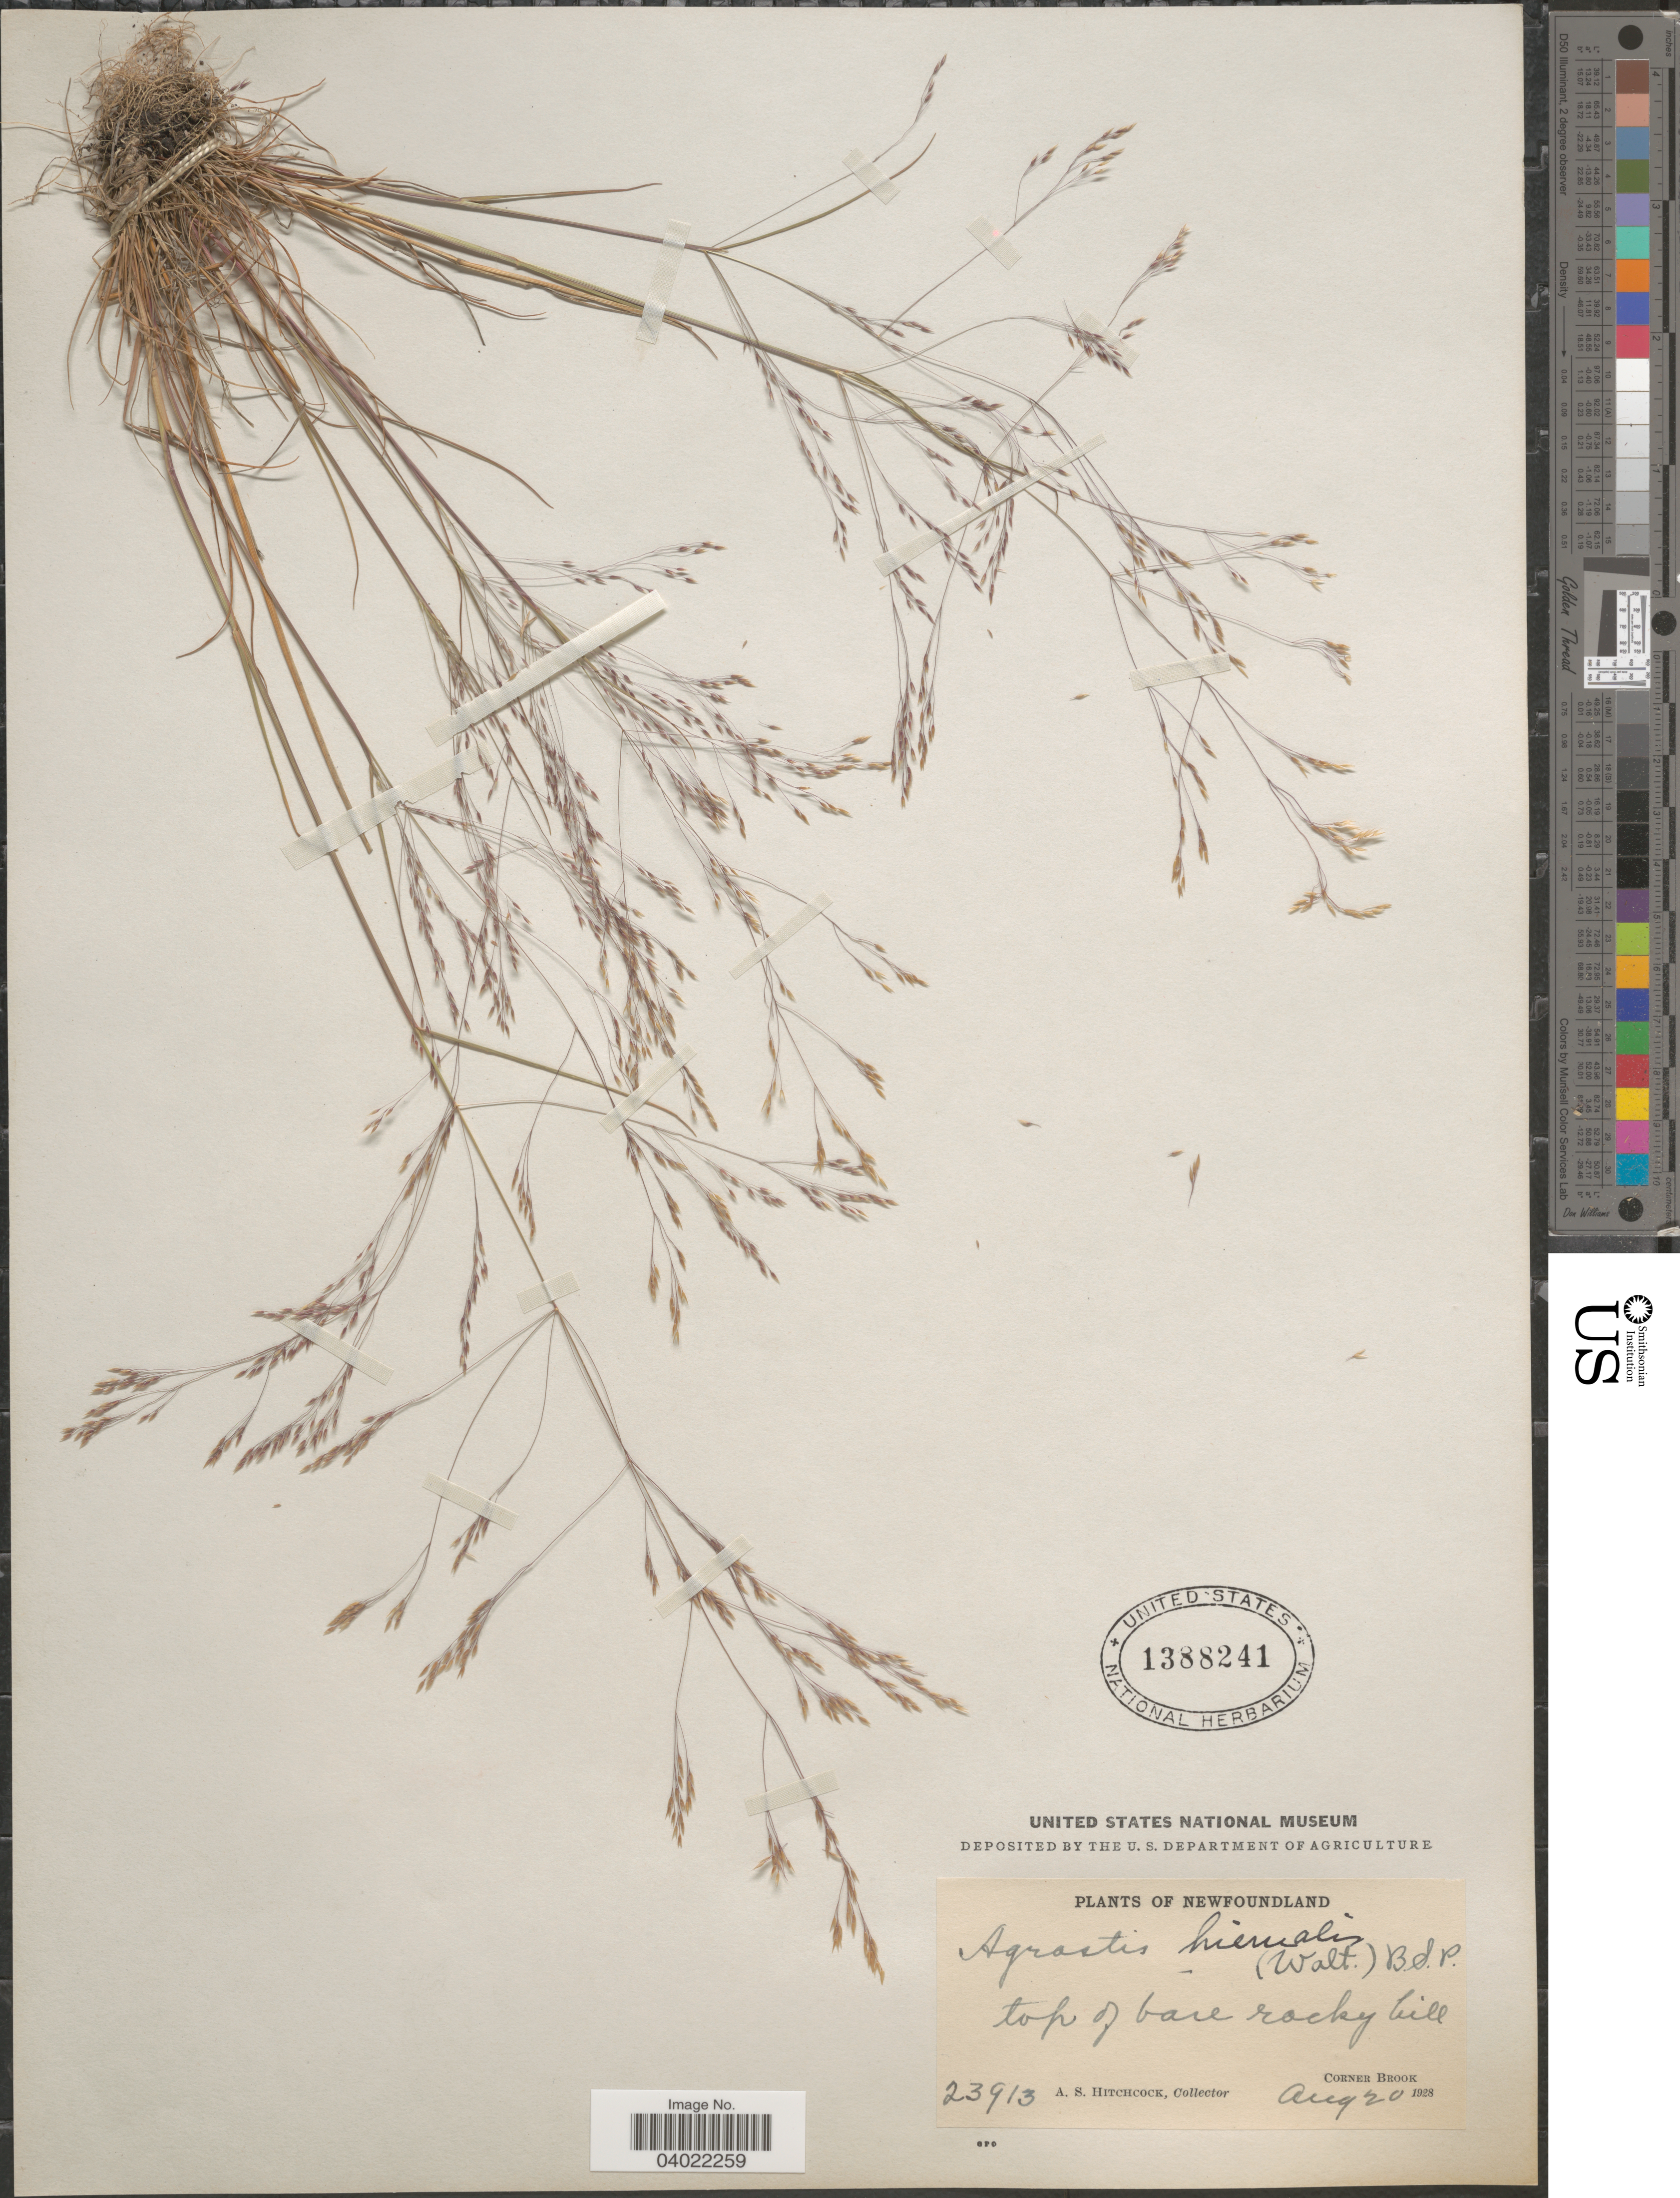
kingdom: Plantae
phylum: Tracheophyta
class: Liliopsida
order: Poales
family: Poaceae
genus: Agrostis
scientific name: Agrostis scabra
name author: Willd.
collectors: A. S. Hitchcock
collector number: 23913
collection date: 1928-08-20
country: Canada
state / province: Newfoundland and Labrador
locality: Corner Brook.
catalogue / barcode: US 1388241